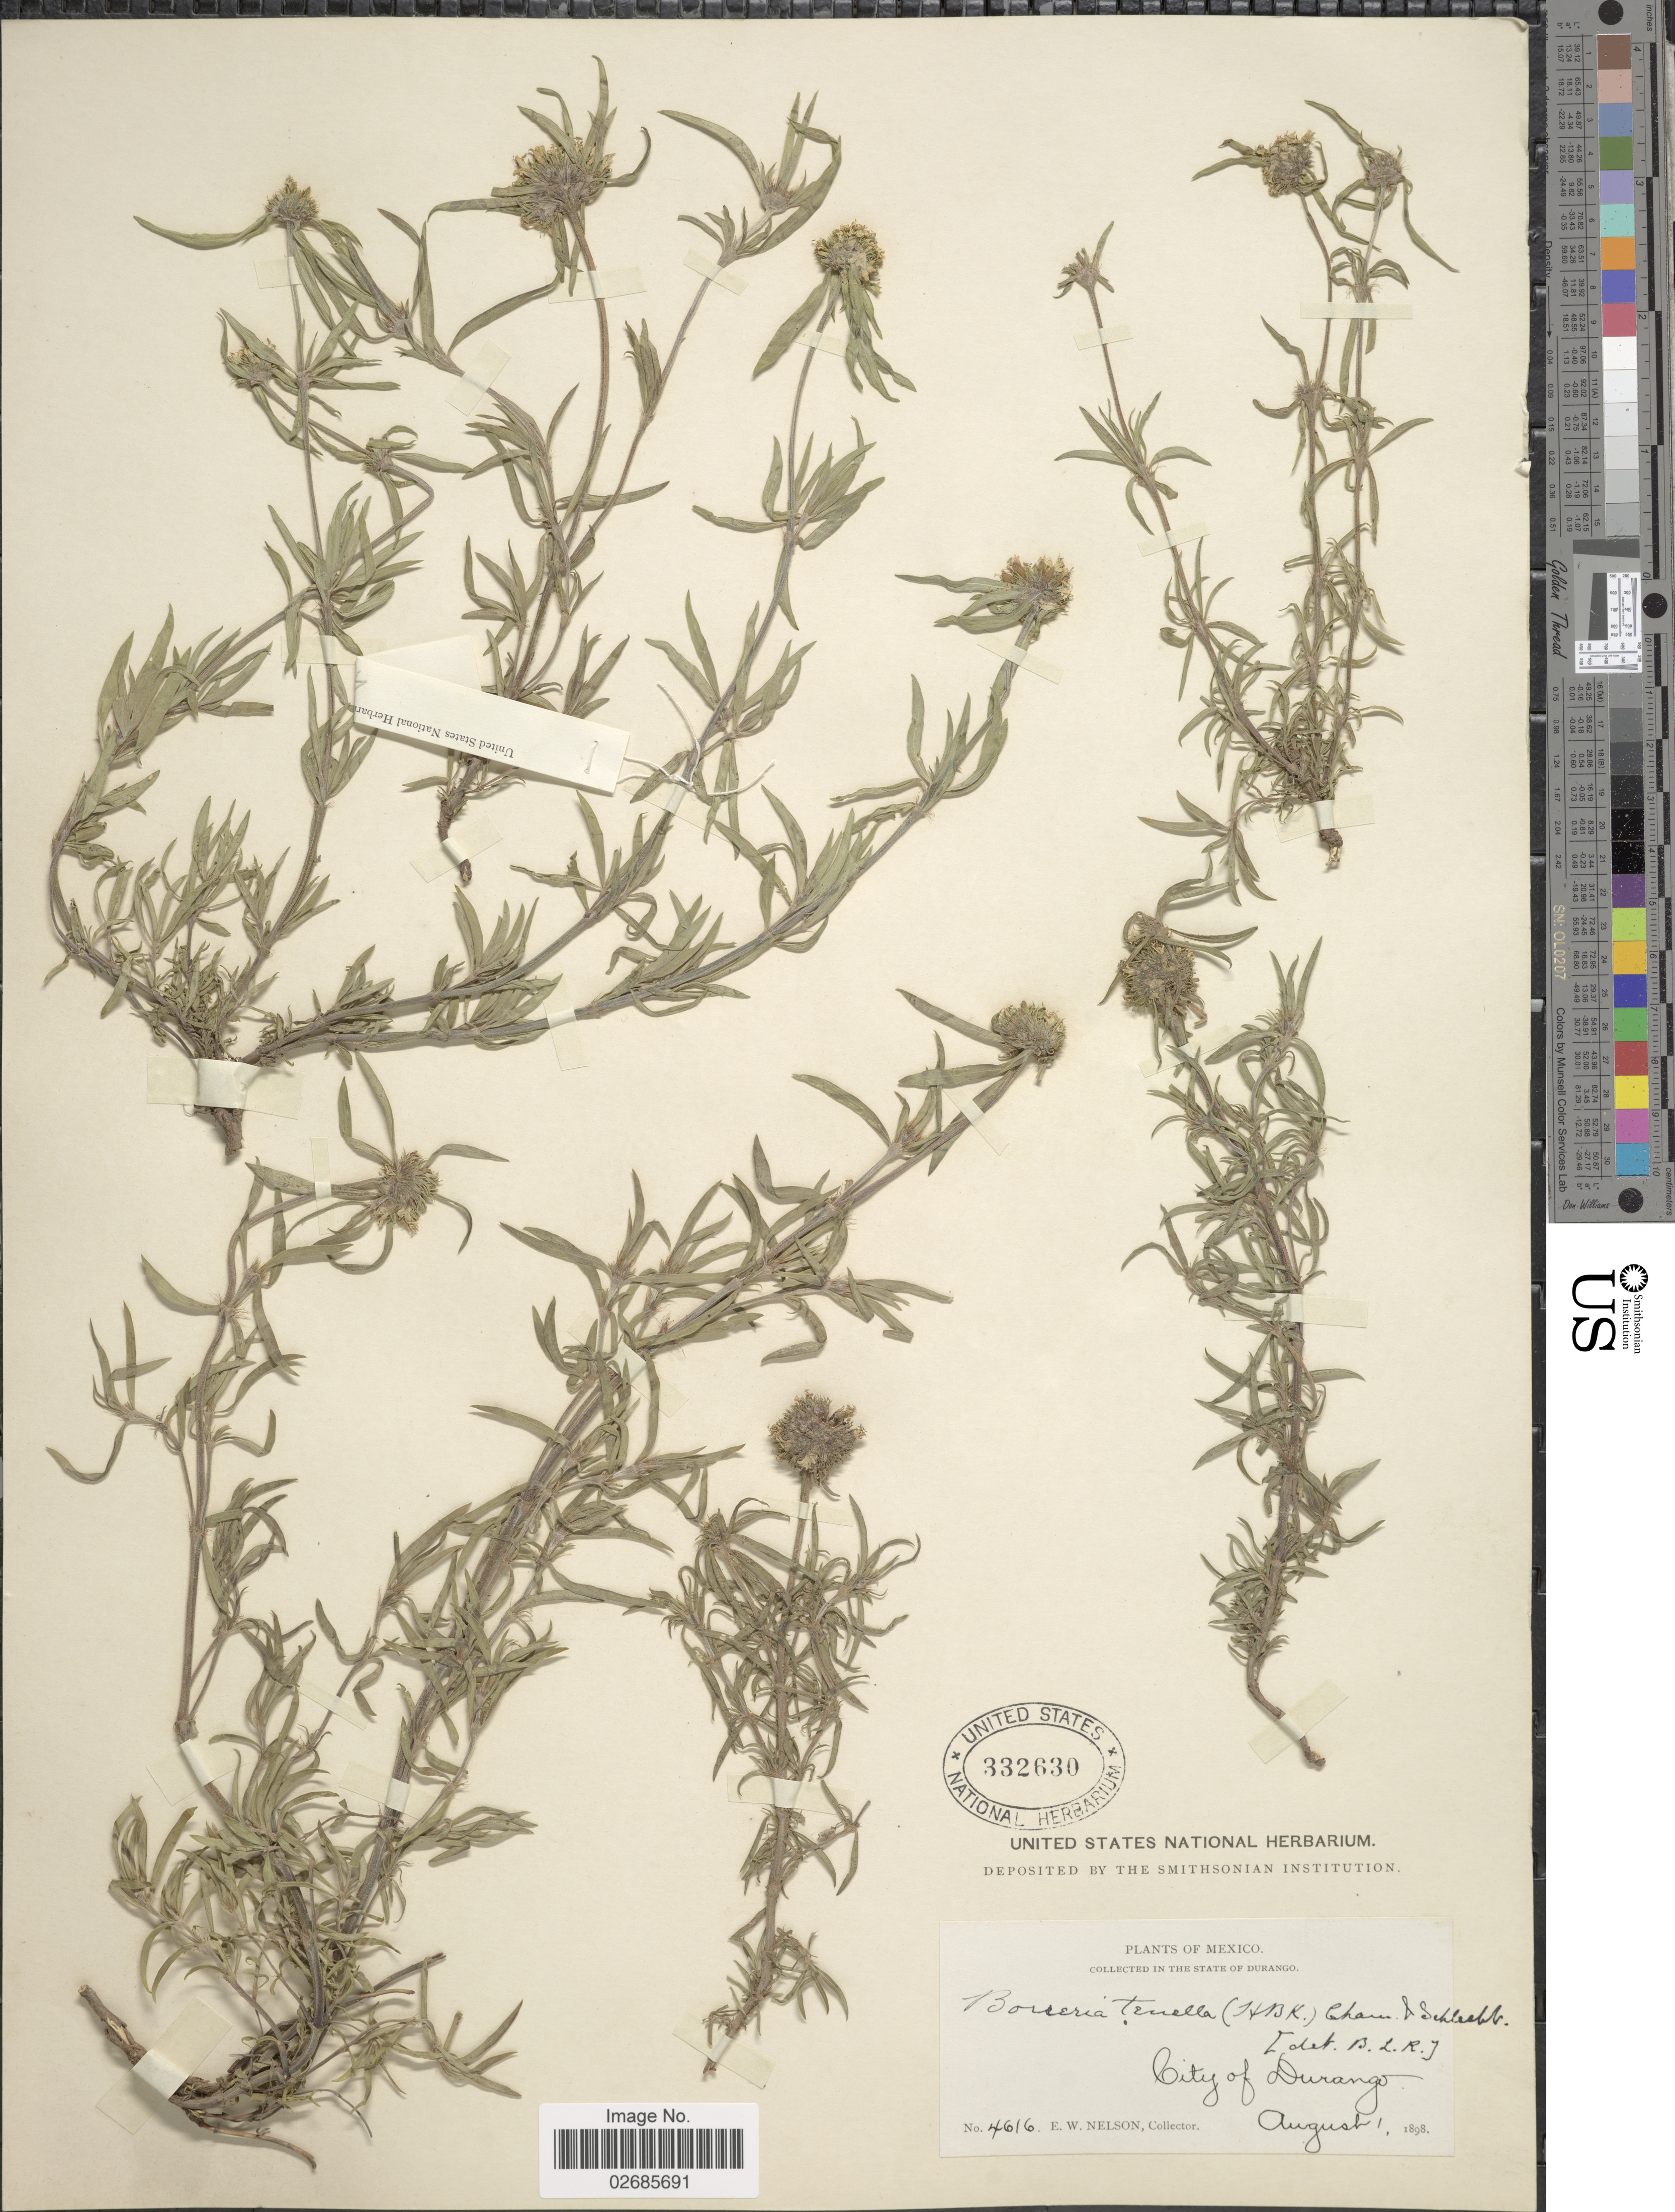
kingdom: Plantae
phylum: Tracheophyta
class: Magnoliopsida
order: Gentianales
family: Rubiaceae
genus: Borreria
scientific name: Borreria suaveolens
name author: G. Mey.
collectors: E. W. Nelson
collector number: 4616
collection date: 1898-08-01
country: Mexico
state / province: Durango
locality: City of Durango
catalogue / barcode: US 332630